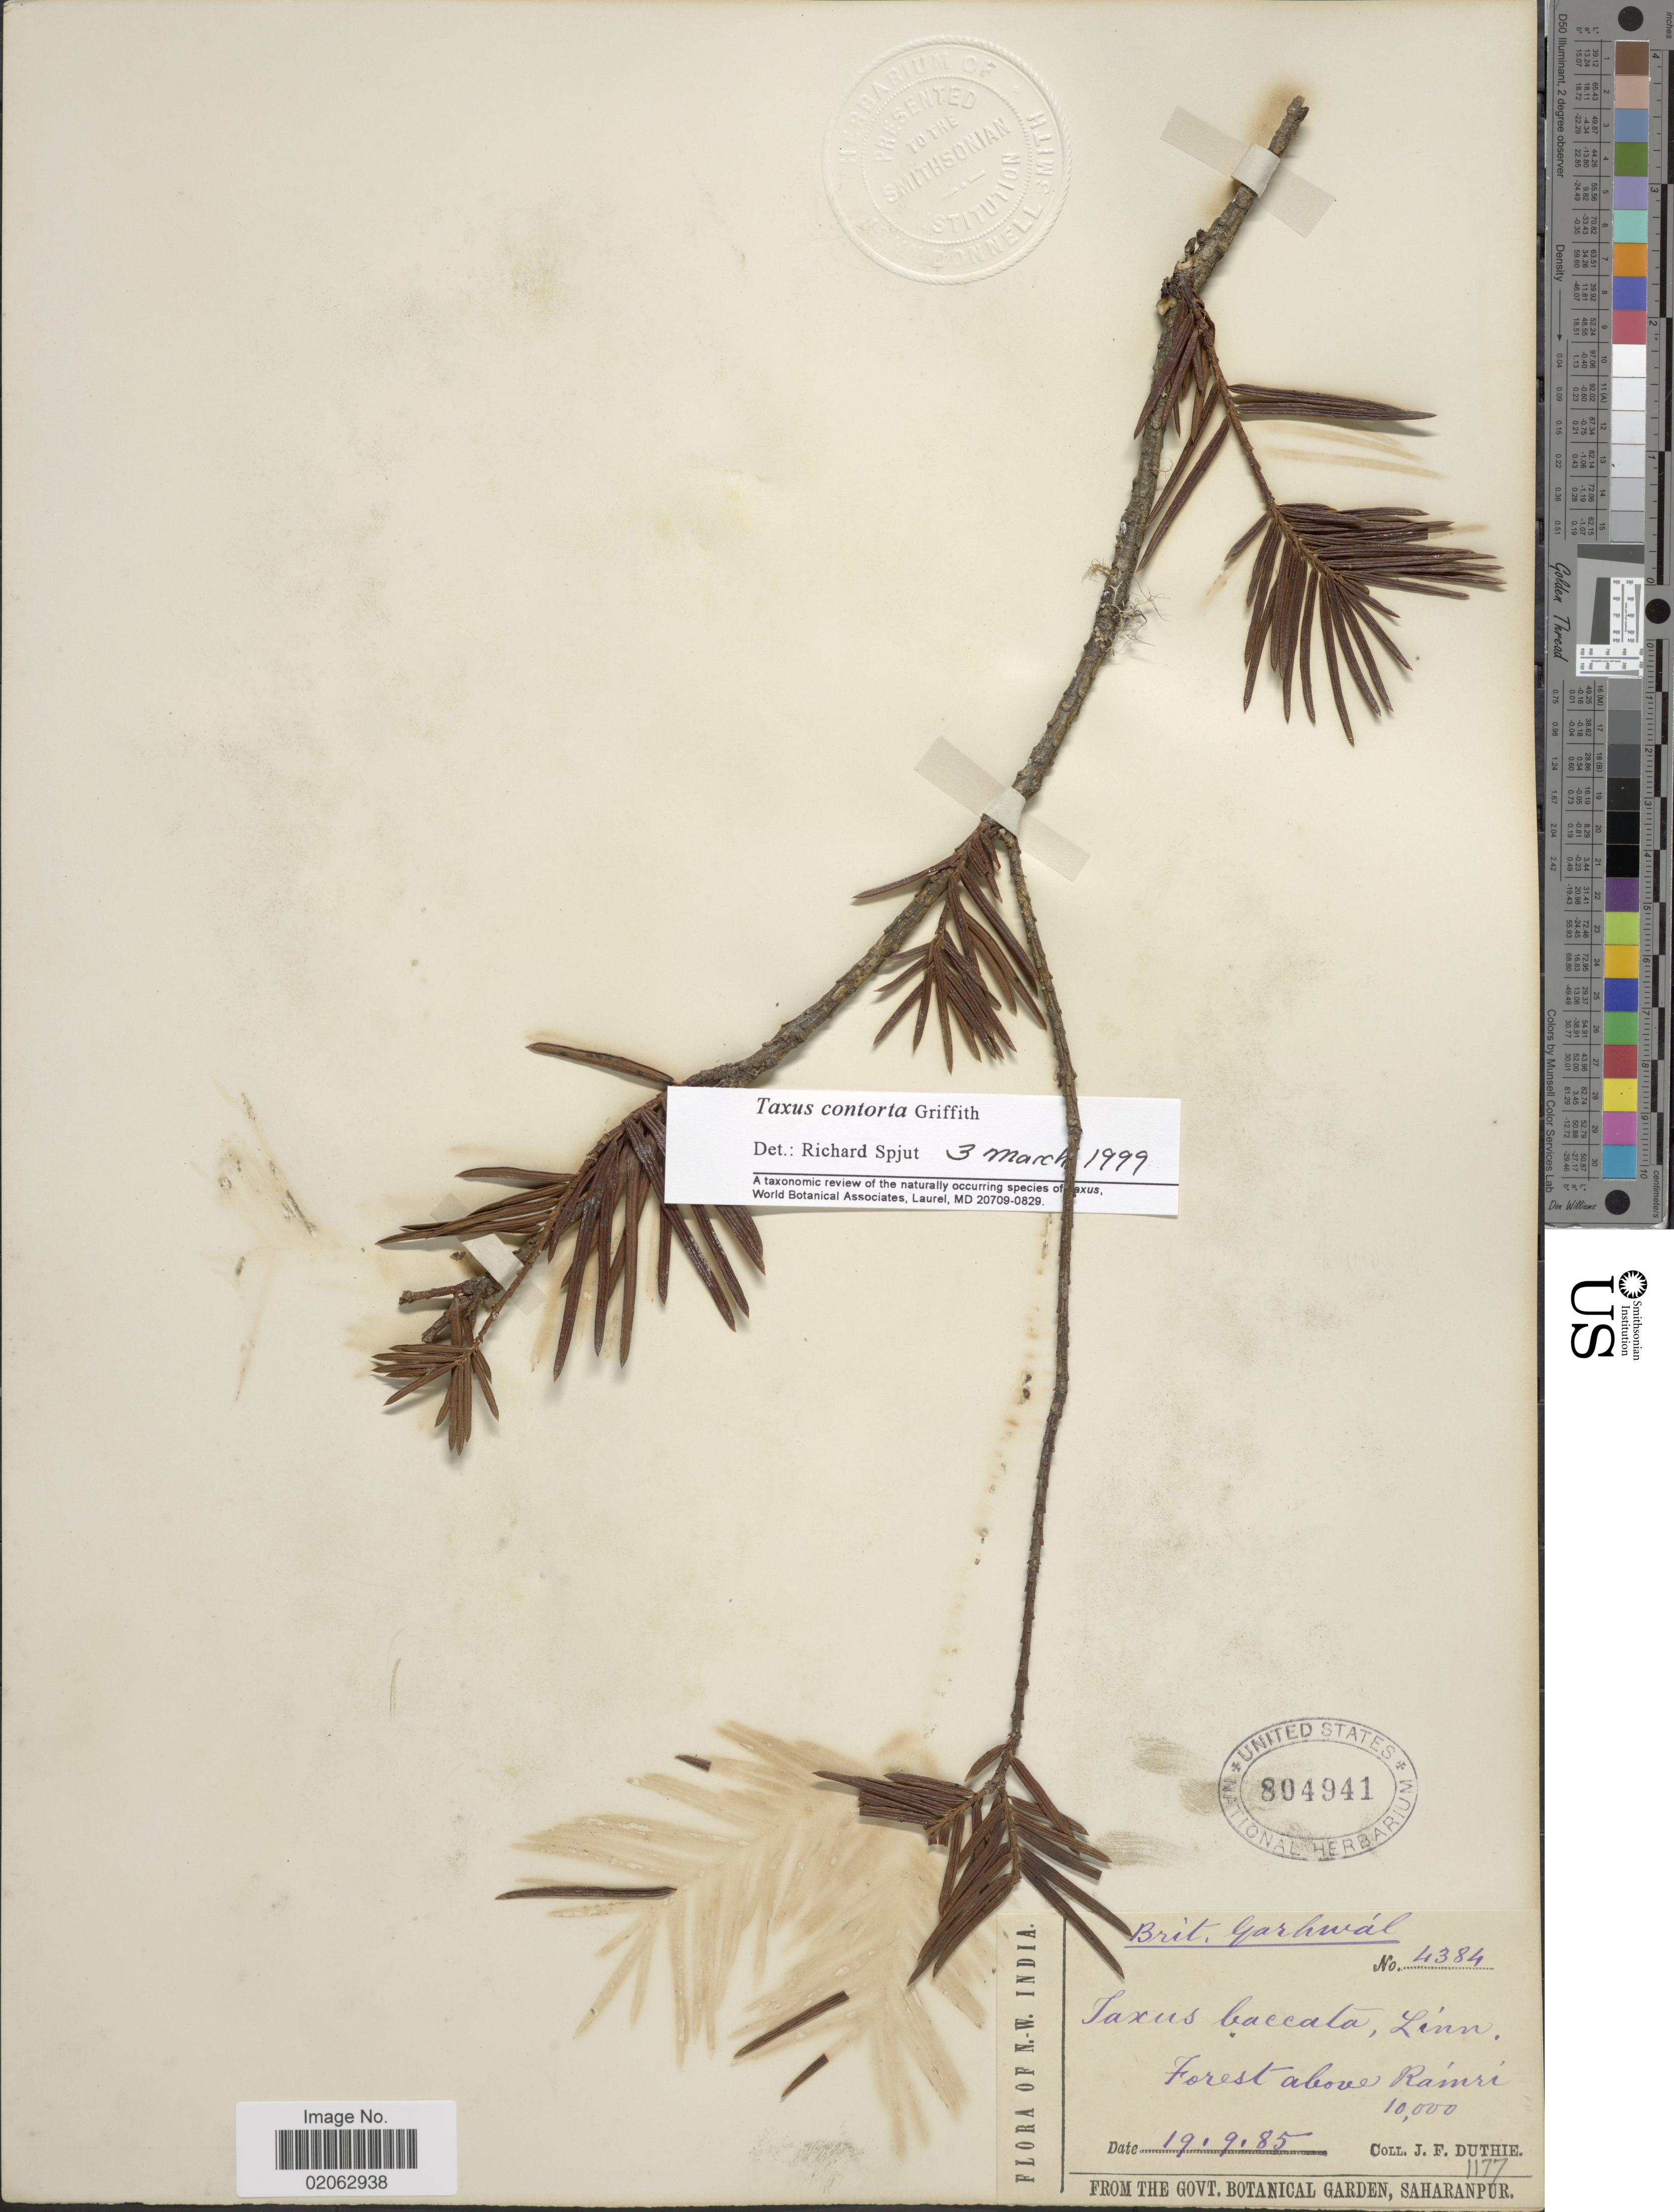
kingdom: Plantae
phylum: Tracheophyta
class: Pinopsida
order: Pinales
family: Taxaceae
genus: Taxus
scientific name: Taxus contorta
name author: Griff.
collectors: J. F. Duthie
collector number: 4384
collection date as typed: Transcribed d/m/y: 19/9/85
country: India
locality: N.W. India, Forest above Ramri.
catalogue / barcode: US 804941